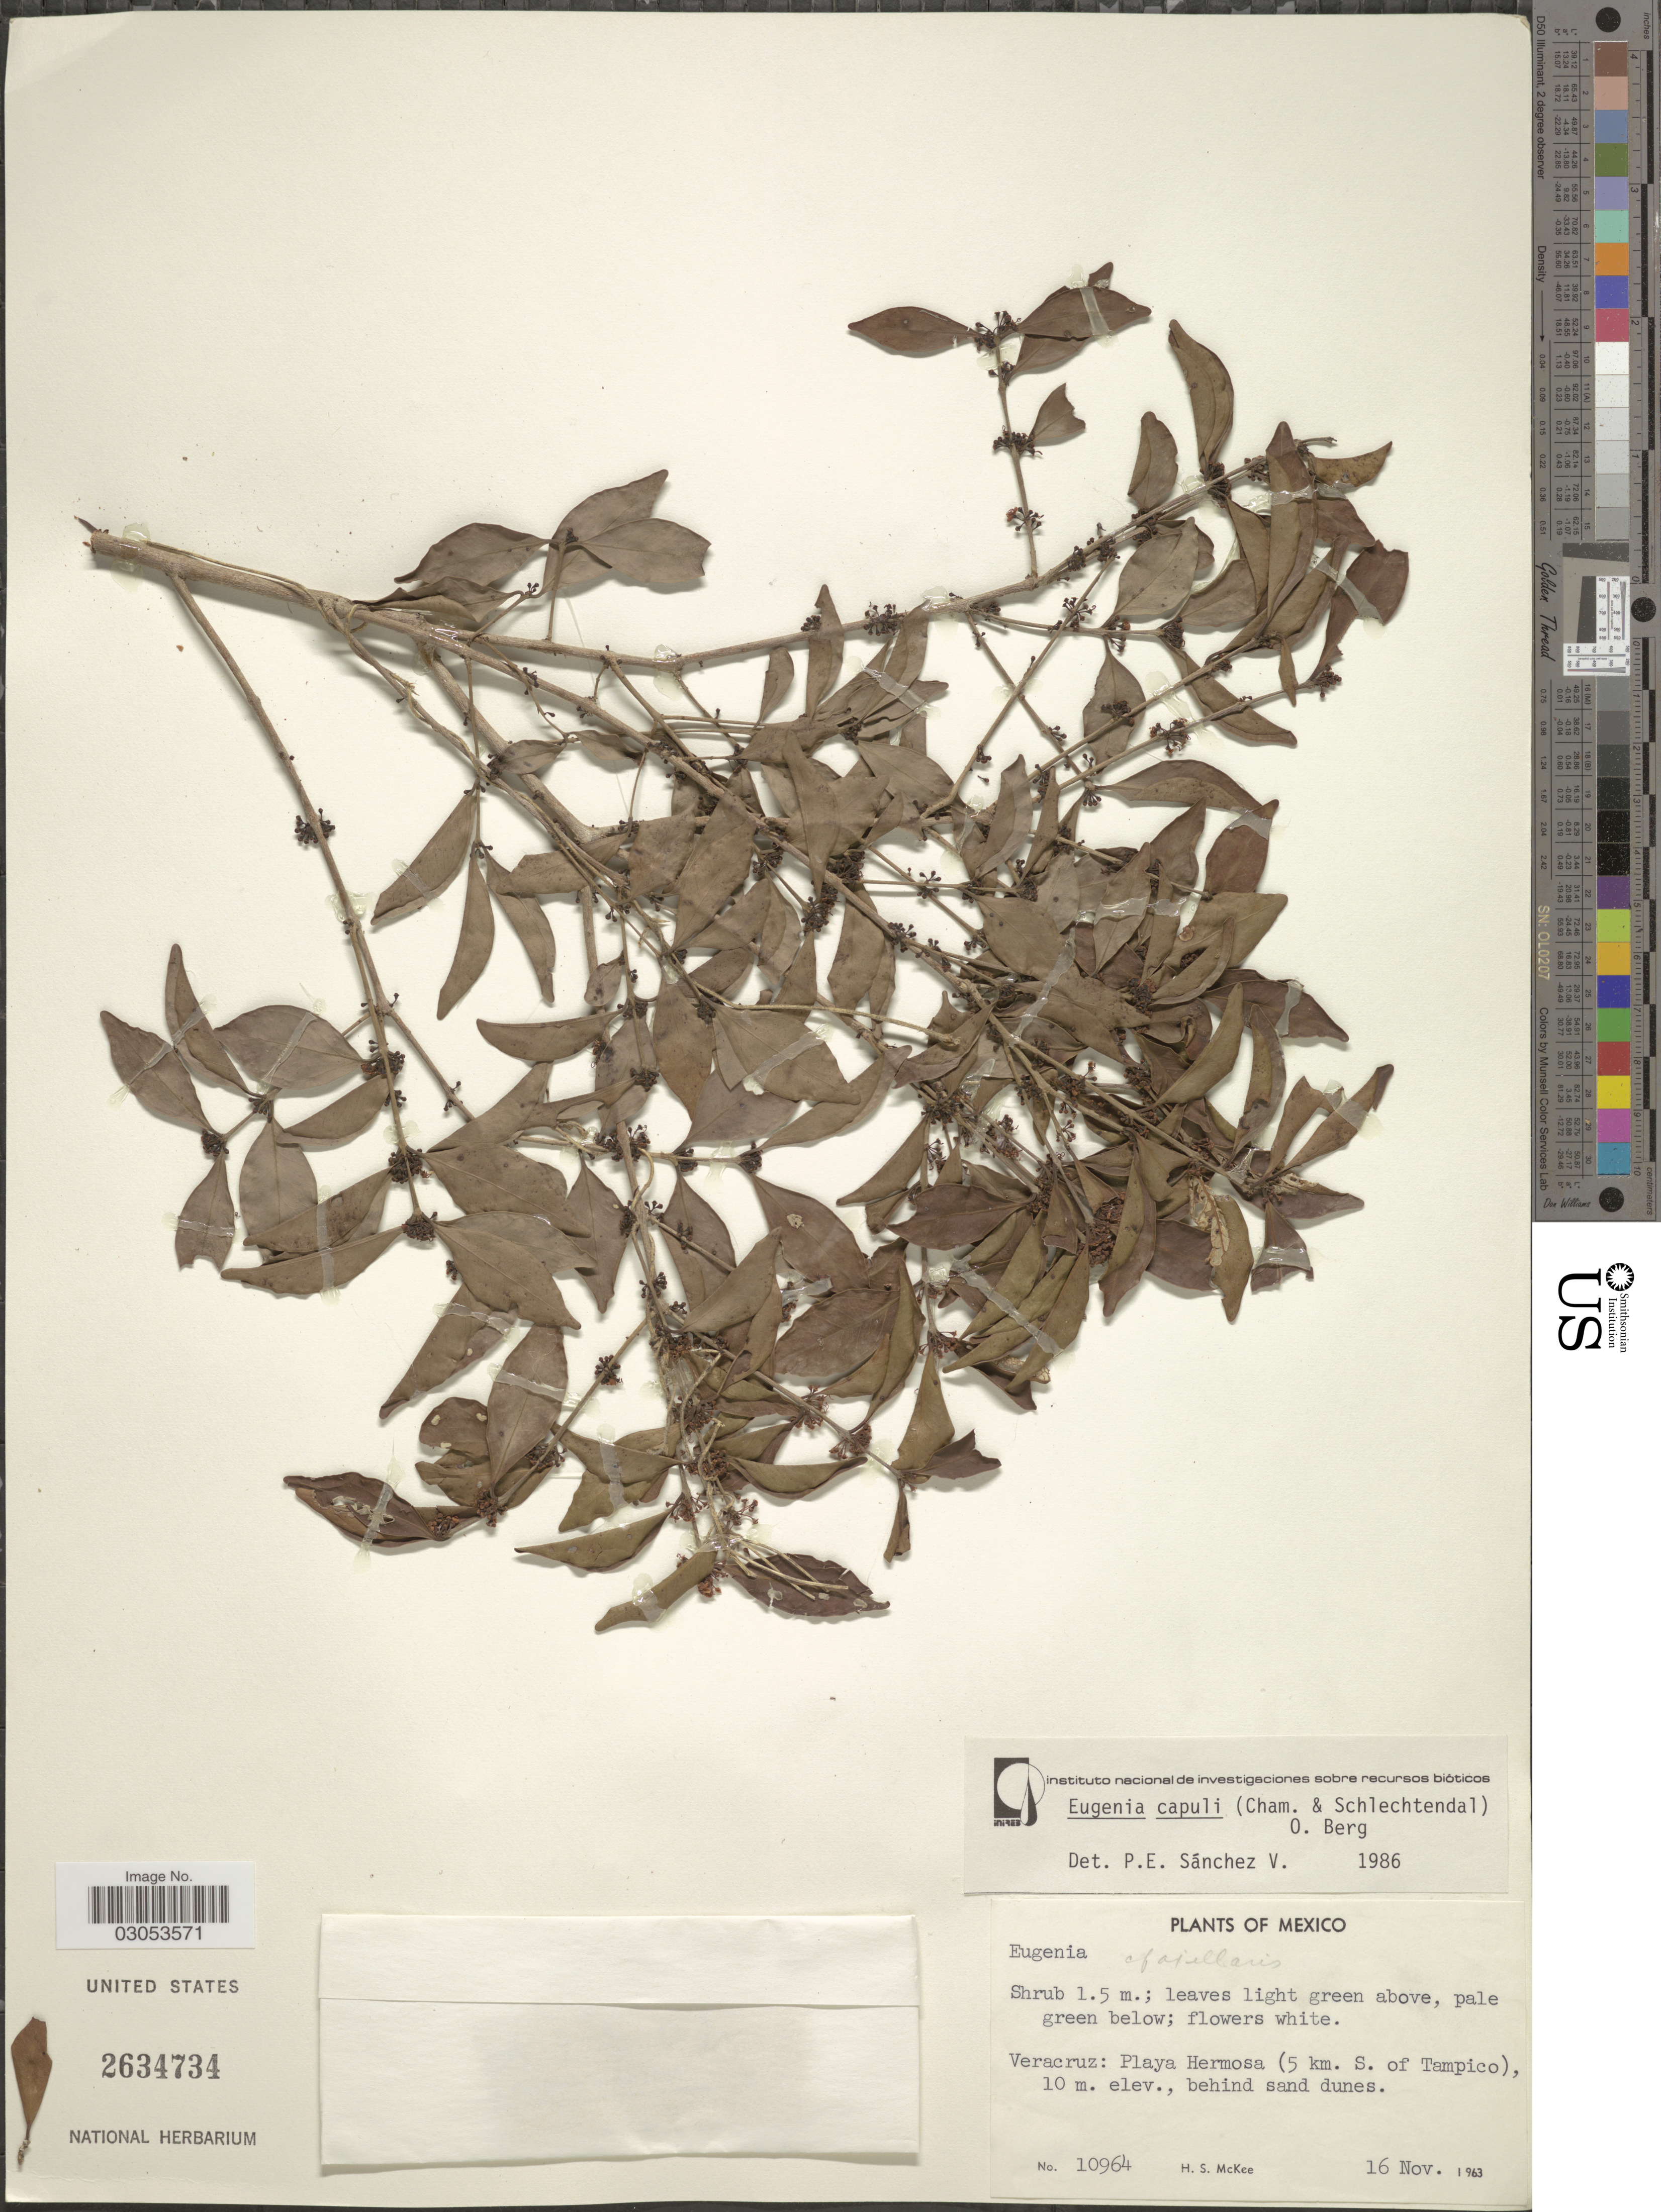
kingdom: Plantae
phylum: Tracheophyta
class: Magnoliopsida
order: Myrtales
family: Myrtaceae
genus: Eugenia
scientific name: Eugenia capuli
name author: (Schltdl. & Cham.) Hook. & Arn.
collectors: H. S. McKee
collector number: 10964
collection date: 1963-11-16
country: Mexico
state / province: Veracruz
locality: Veracruz: Playa Hermosa (5 km. S. of Tampico).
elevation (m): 10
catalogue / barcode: US 2634734